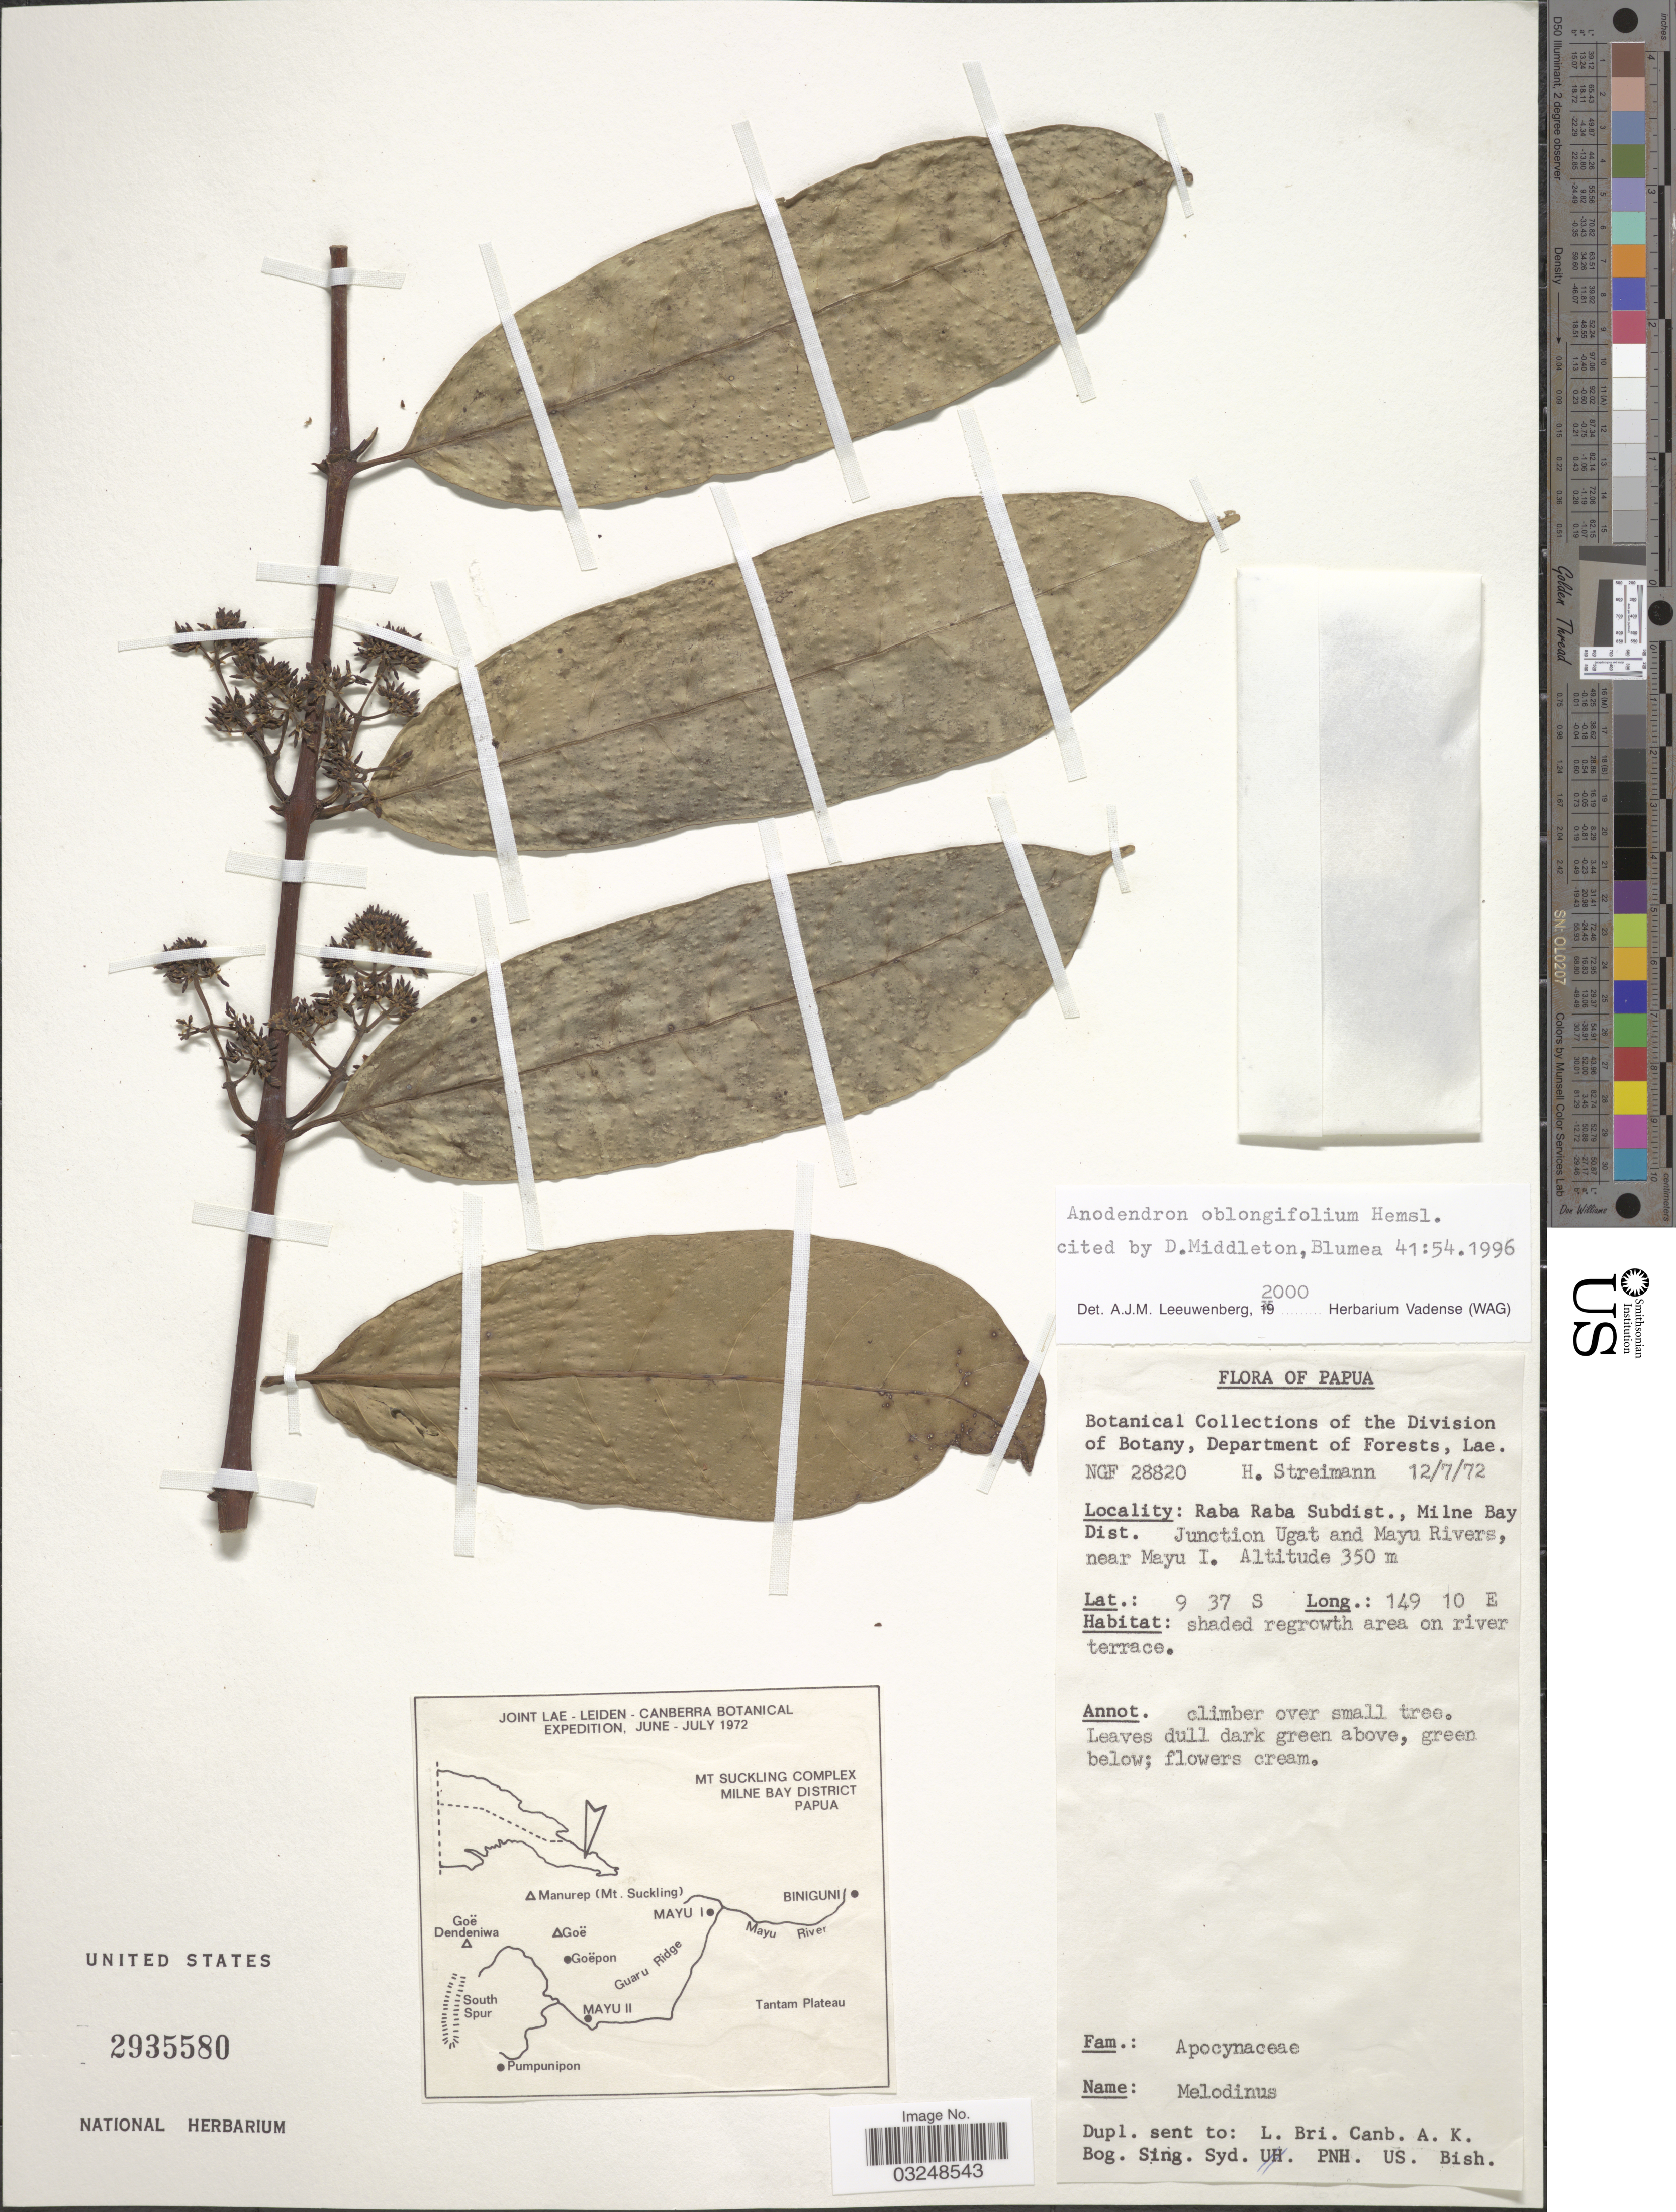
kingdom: Plantae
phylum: Tracheophyta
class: Magnoliopsida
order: Gentianales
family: Apocynaceae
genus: Anodendron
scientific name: Anodendron oblongifolium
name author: Hemsl.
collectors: H. Streiman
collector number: NGF 28820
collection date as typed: Transcribed d/m/y: 12/7/72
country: Papua New Guinea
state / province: Milne Bay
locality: Papua, Raba Raba Subdist., Milne Bay Dist., Junction Ugat and Mayu Rivers, near Mayu I.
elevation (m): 350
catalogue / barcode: US 2935580